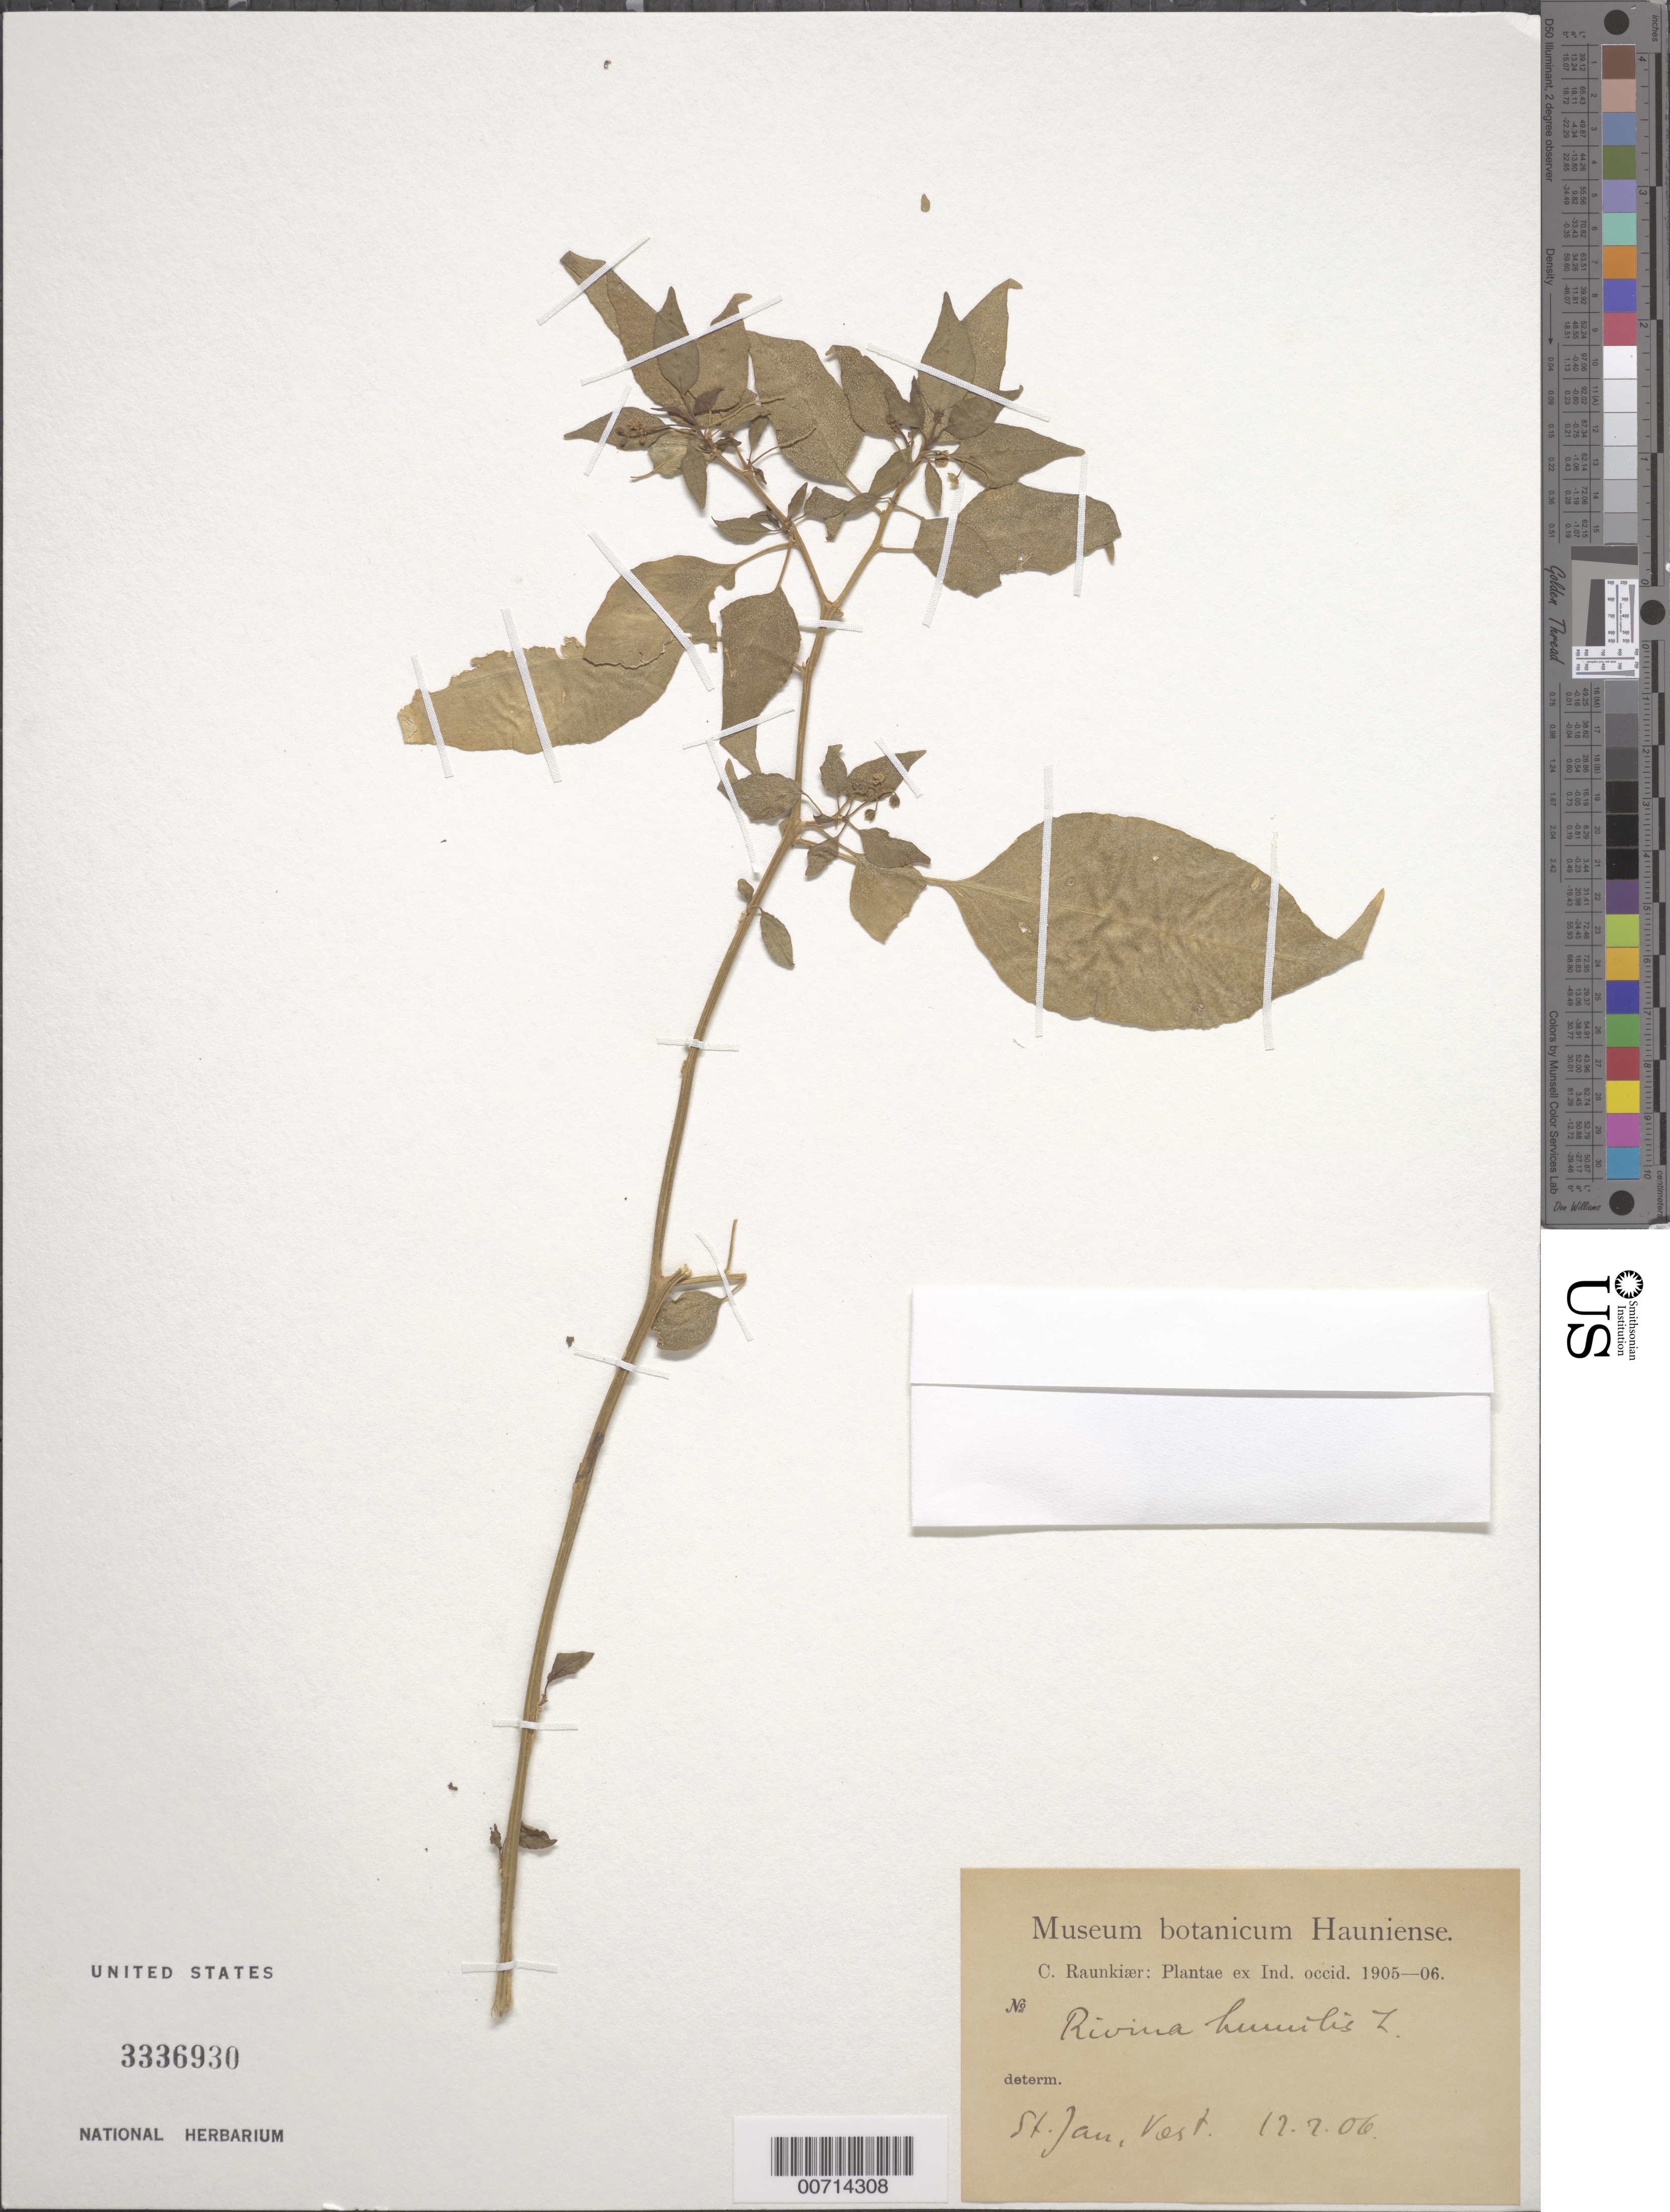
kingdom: Plantae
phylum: Tracheophyta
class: Magnoliopsida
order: Caryophyllales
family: Phytolaccaceae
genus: Rivina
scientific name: Rivina humilis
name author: L.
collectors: C. Raunkiær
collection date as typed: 17 Jul 1906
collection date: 1906-07-17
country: U.S. Virgin Islands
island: St. John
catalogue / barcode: US 3336930